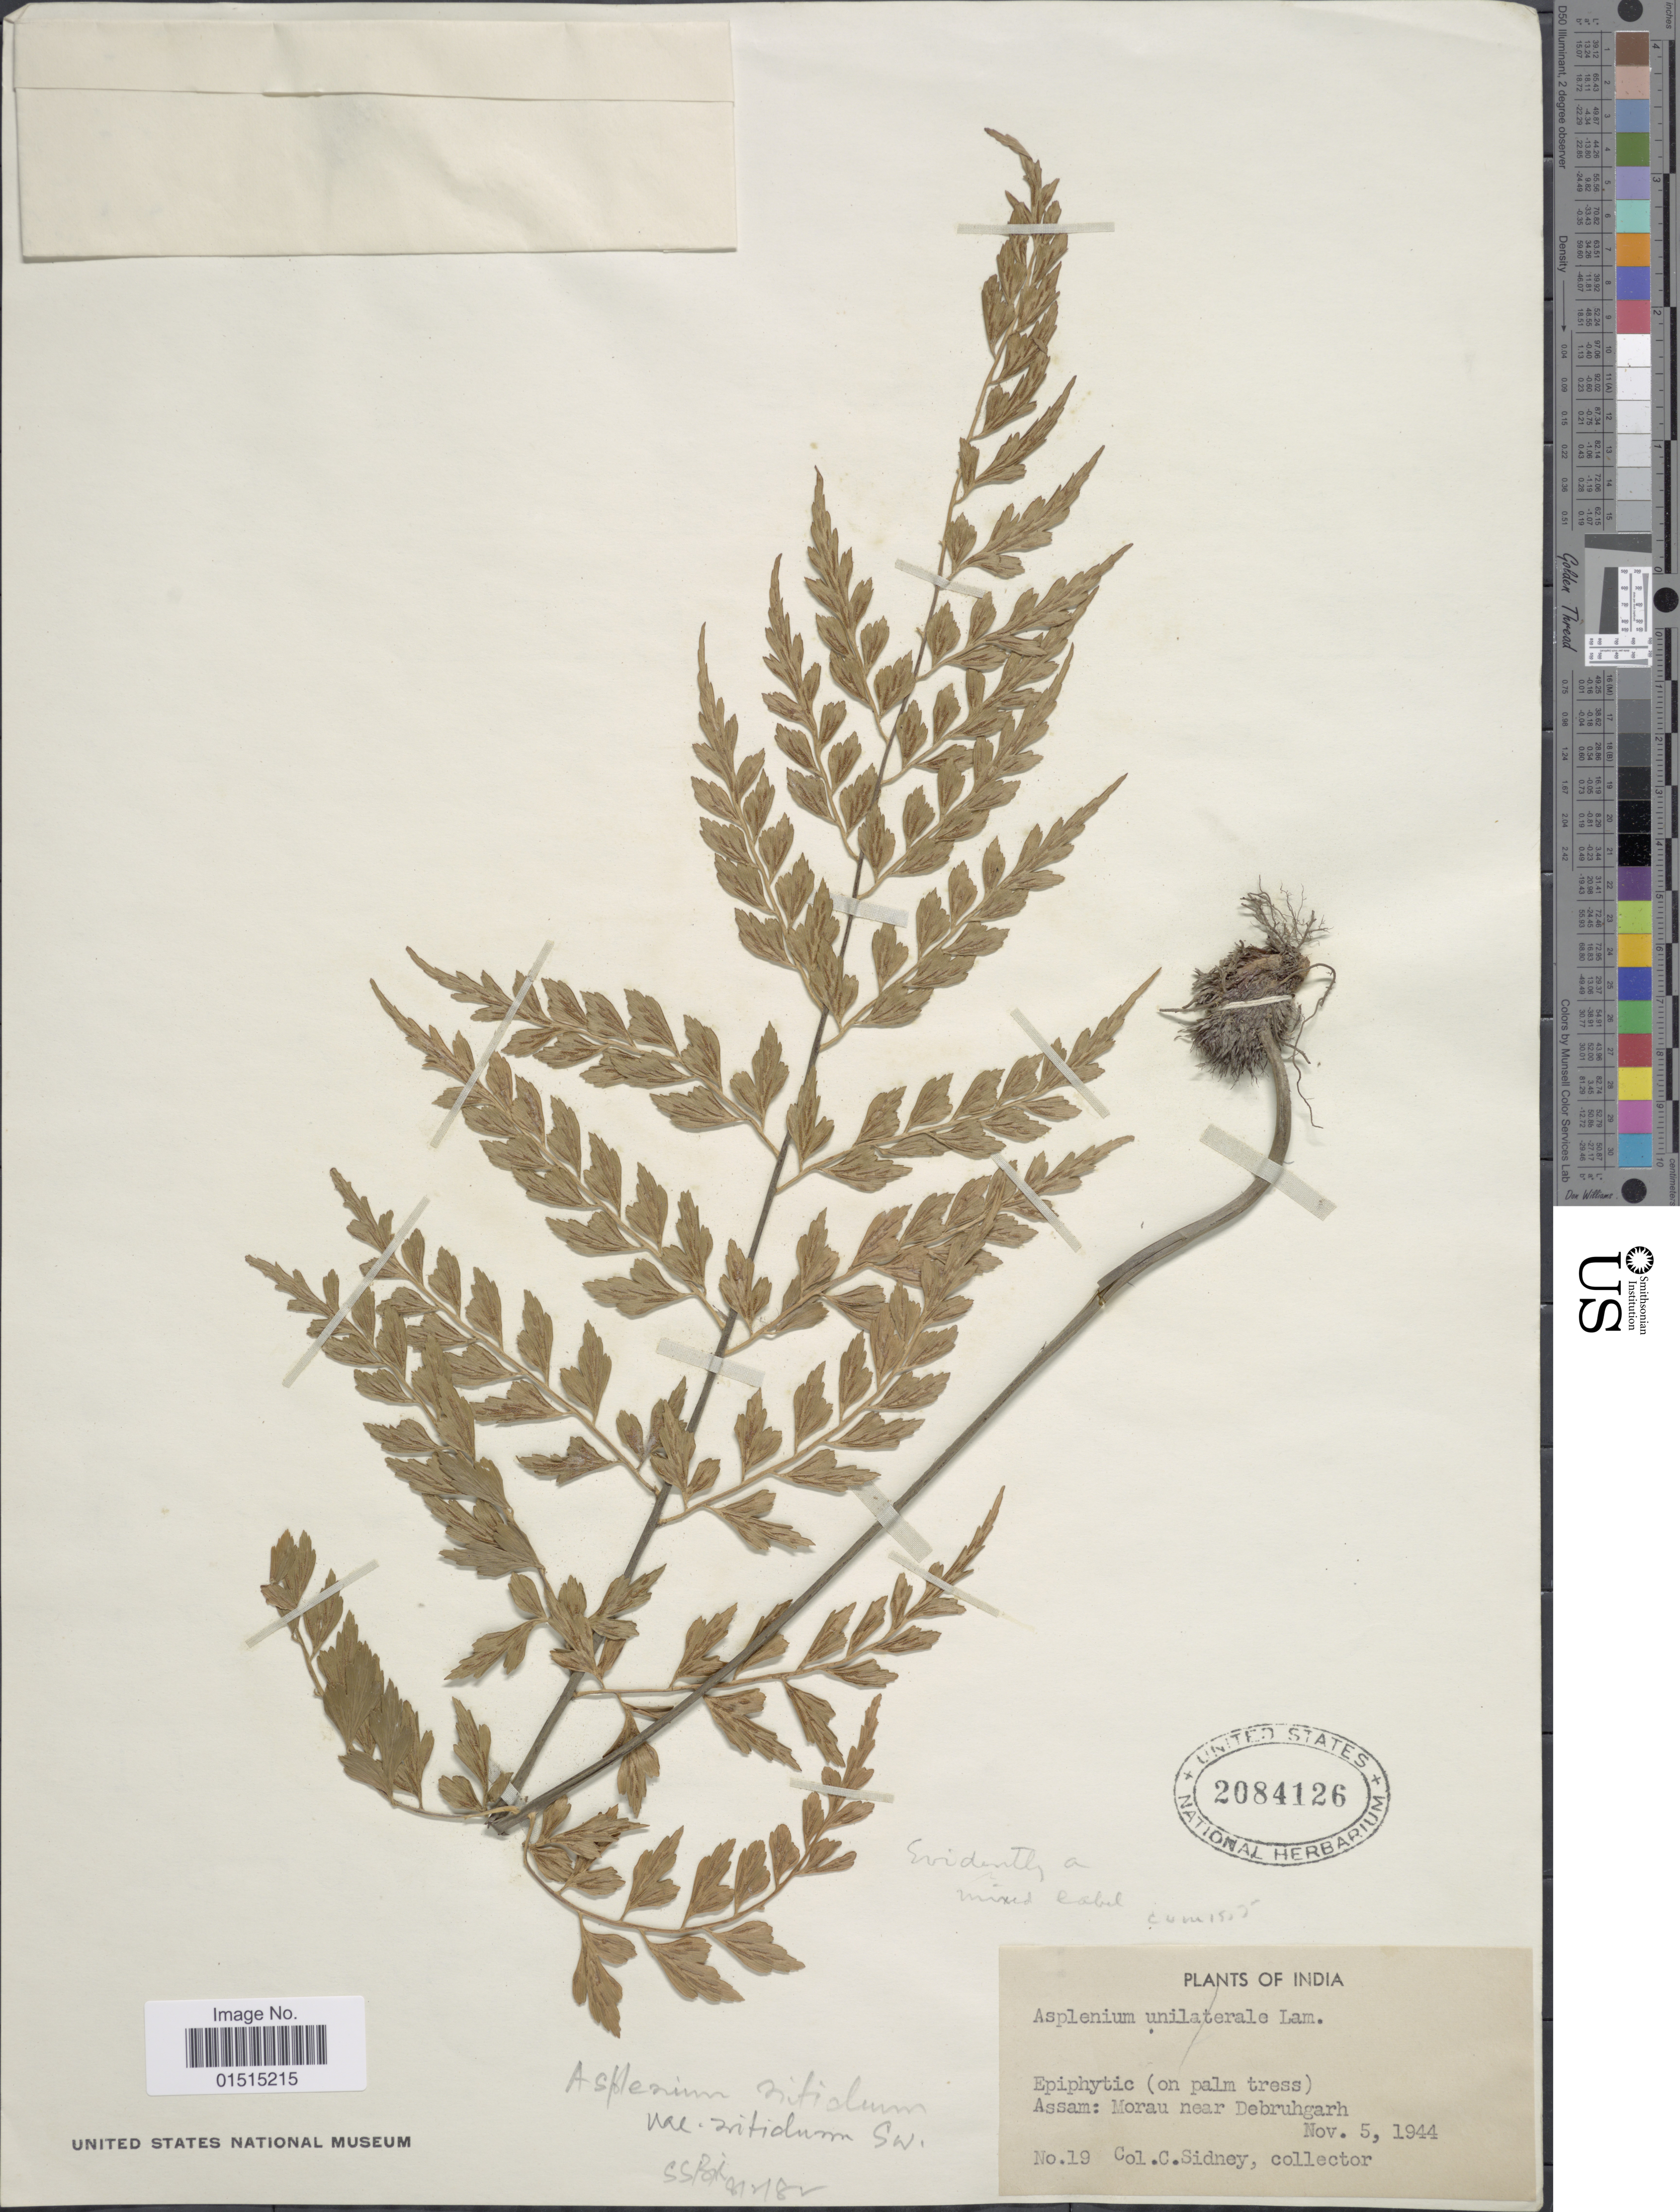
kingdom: Plantae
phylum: Tracheophyta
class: Polypodiopsida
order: Polypodiales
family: Aspleniaceae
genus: Asplenium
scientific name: Asplenium nitidum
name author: Sw.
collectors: C. Sidney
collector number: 19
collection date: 1944-11-05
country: India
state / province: Assam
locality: Morau near Debruhgarh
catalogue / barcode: US 2084126